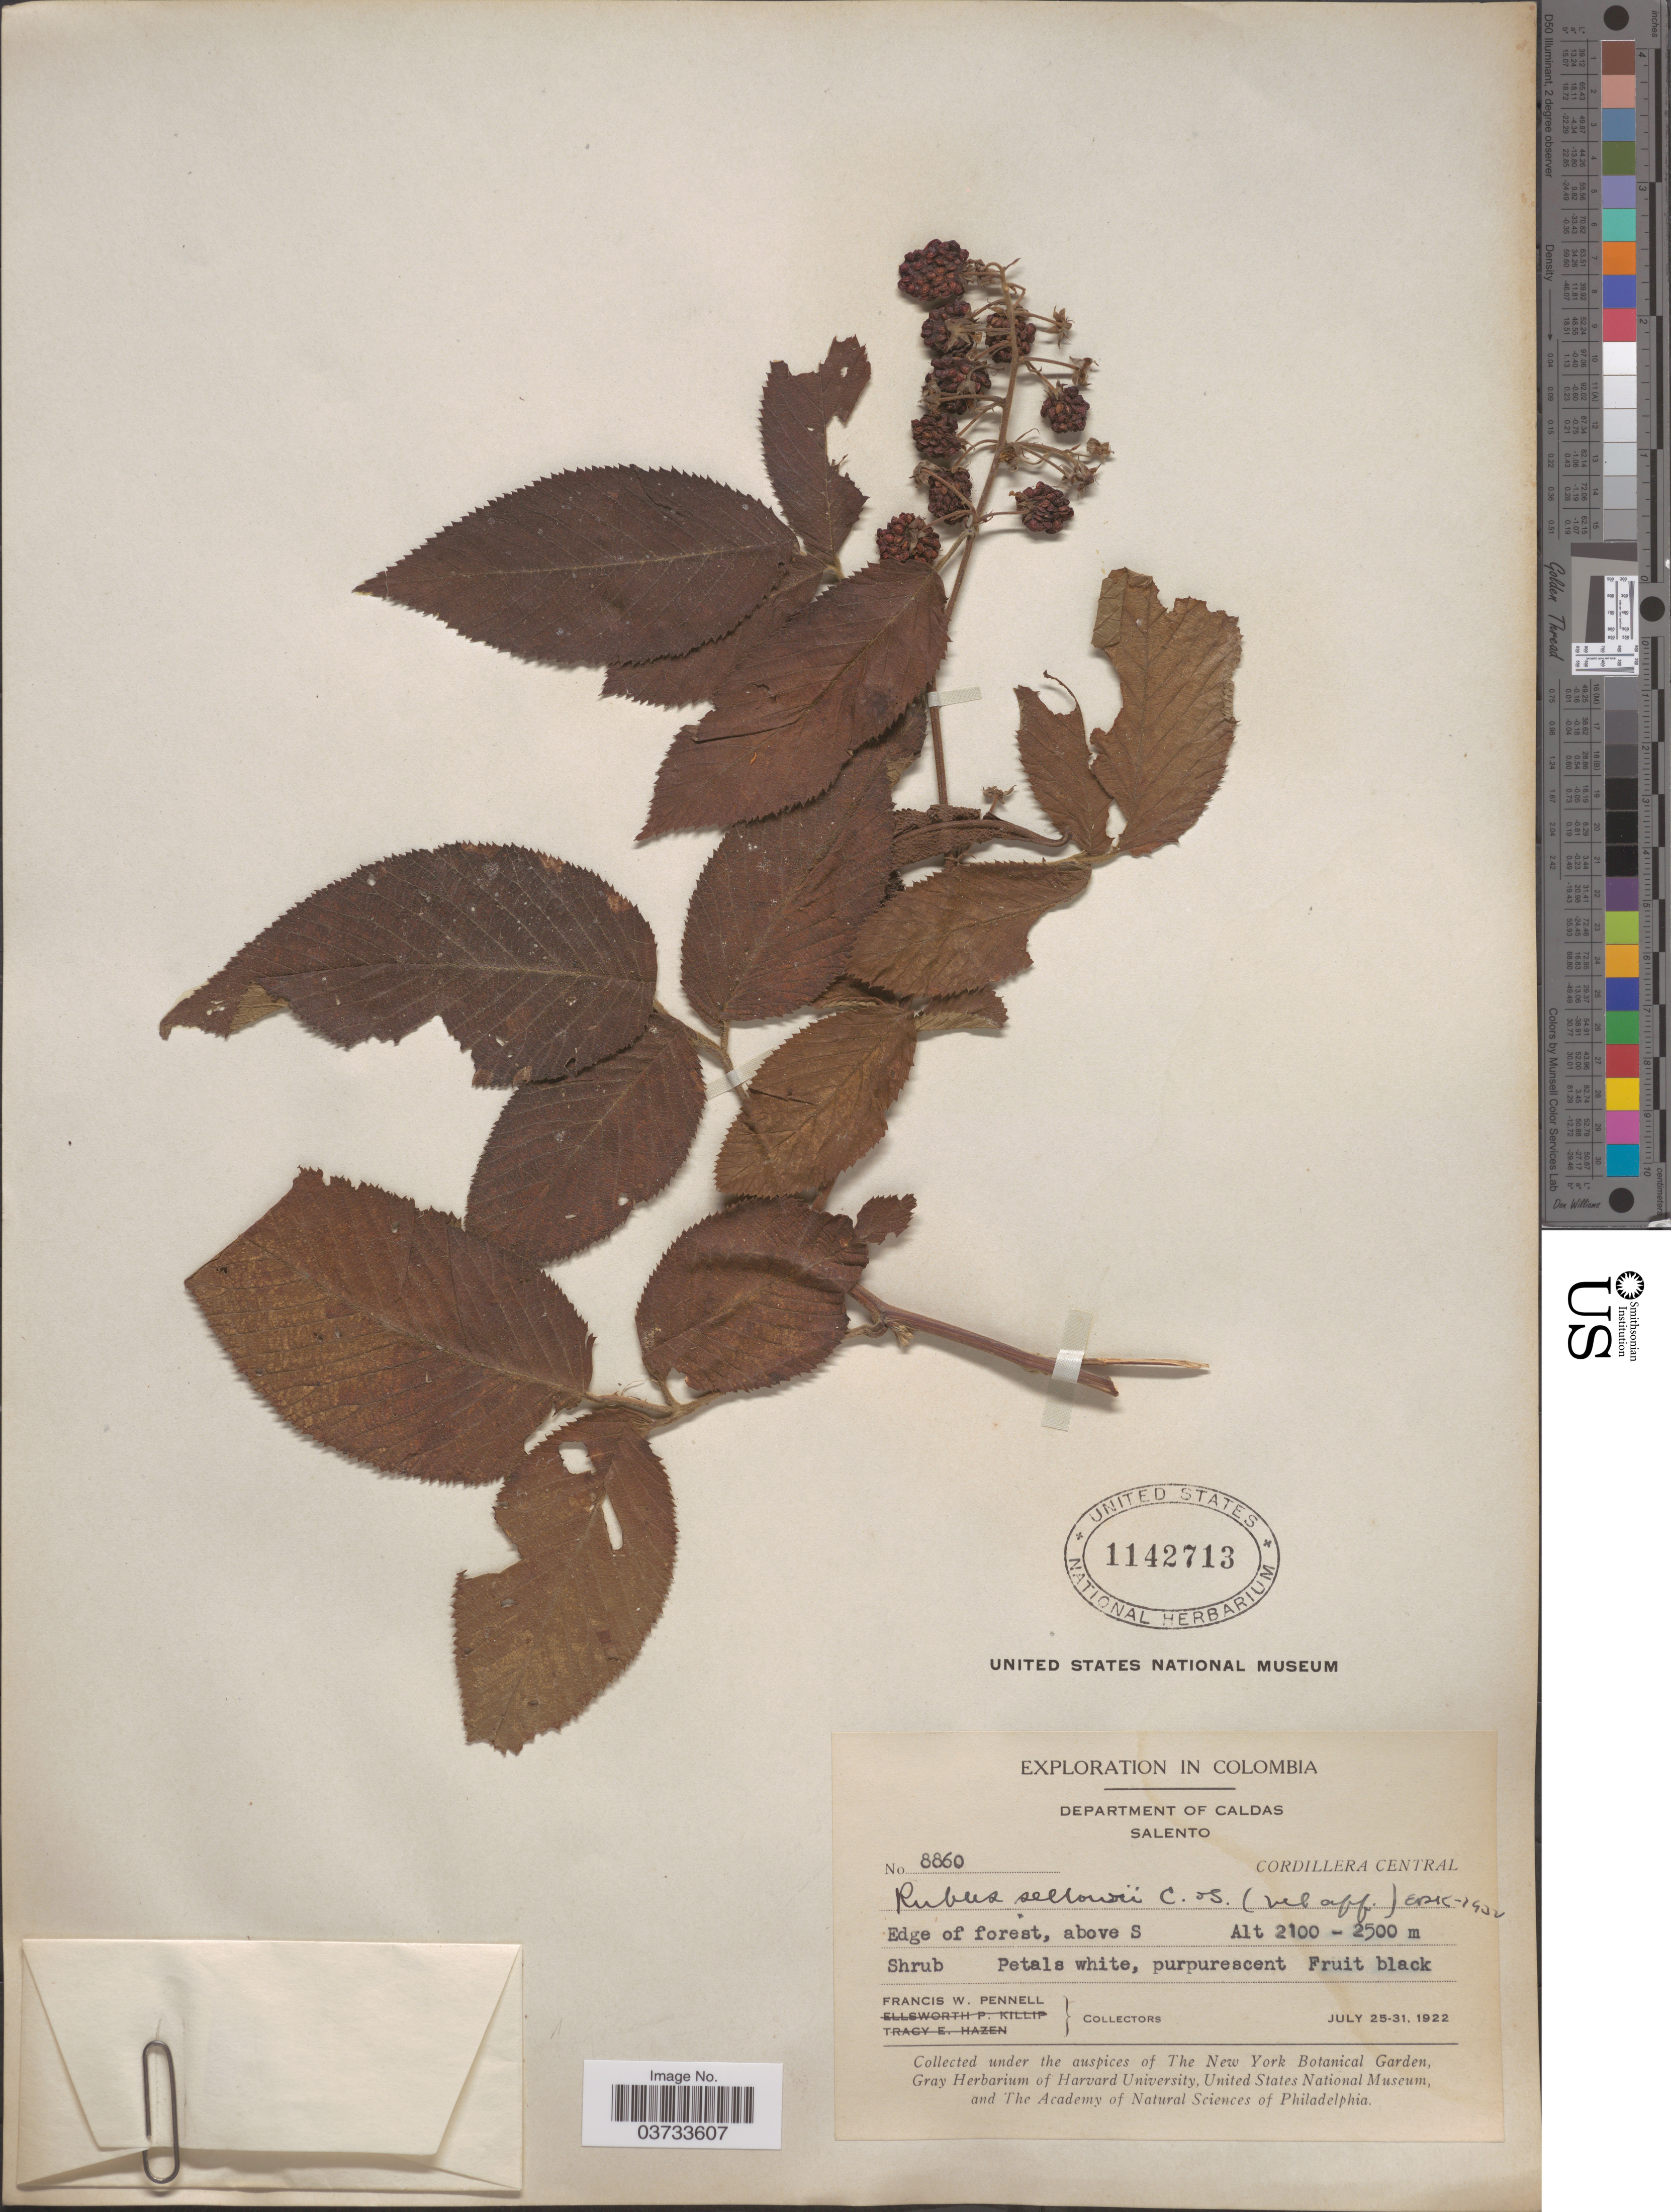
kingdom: Plantae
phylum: Tracheophyta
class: Magnoliopsida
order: Rosales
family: Rosaceae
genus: Rubus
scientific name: Rubus robustus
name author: C. Presl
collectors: F. W. Pennell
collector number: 8860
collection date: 1922-07-25/1922-07-31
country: Colombia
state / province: Caldas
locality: Department of Caldas. Salento. Cordillera Central.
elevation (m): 2100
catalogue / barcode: US 1142713